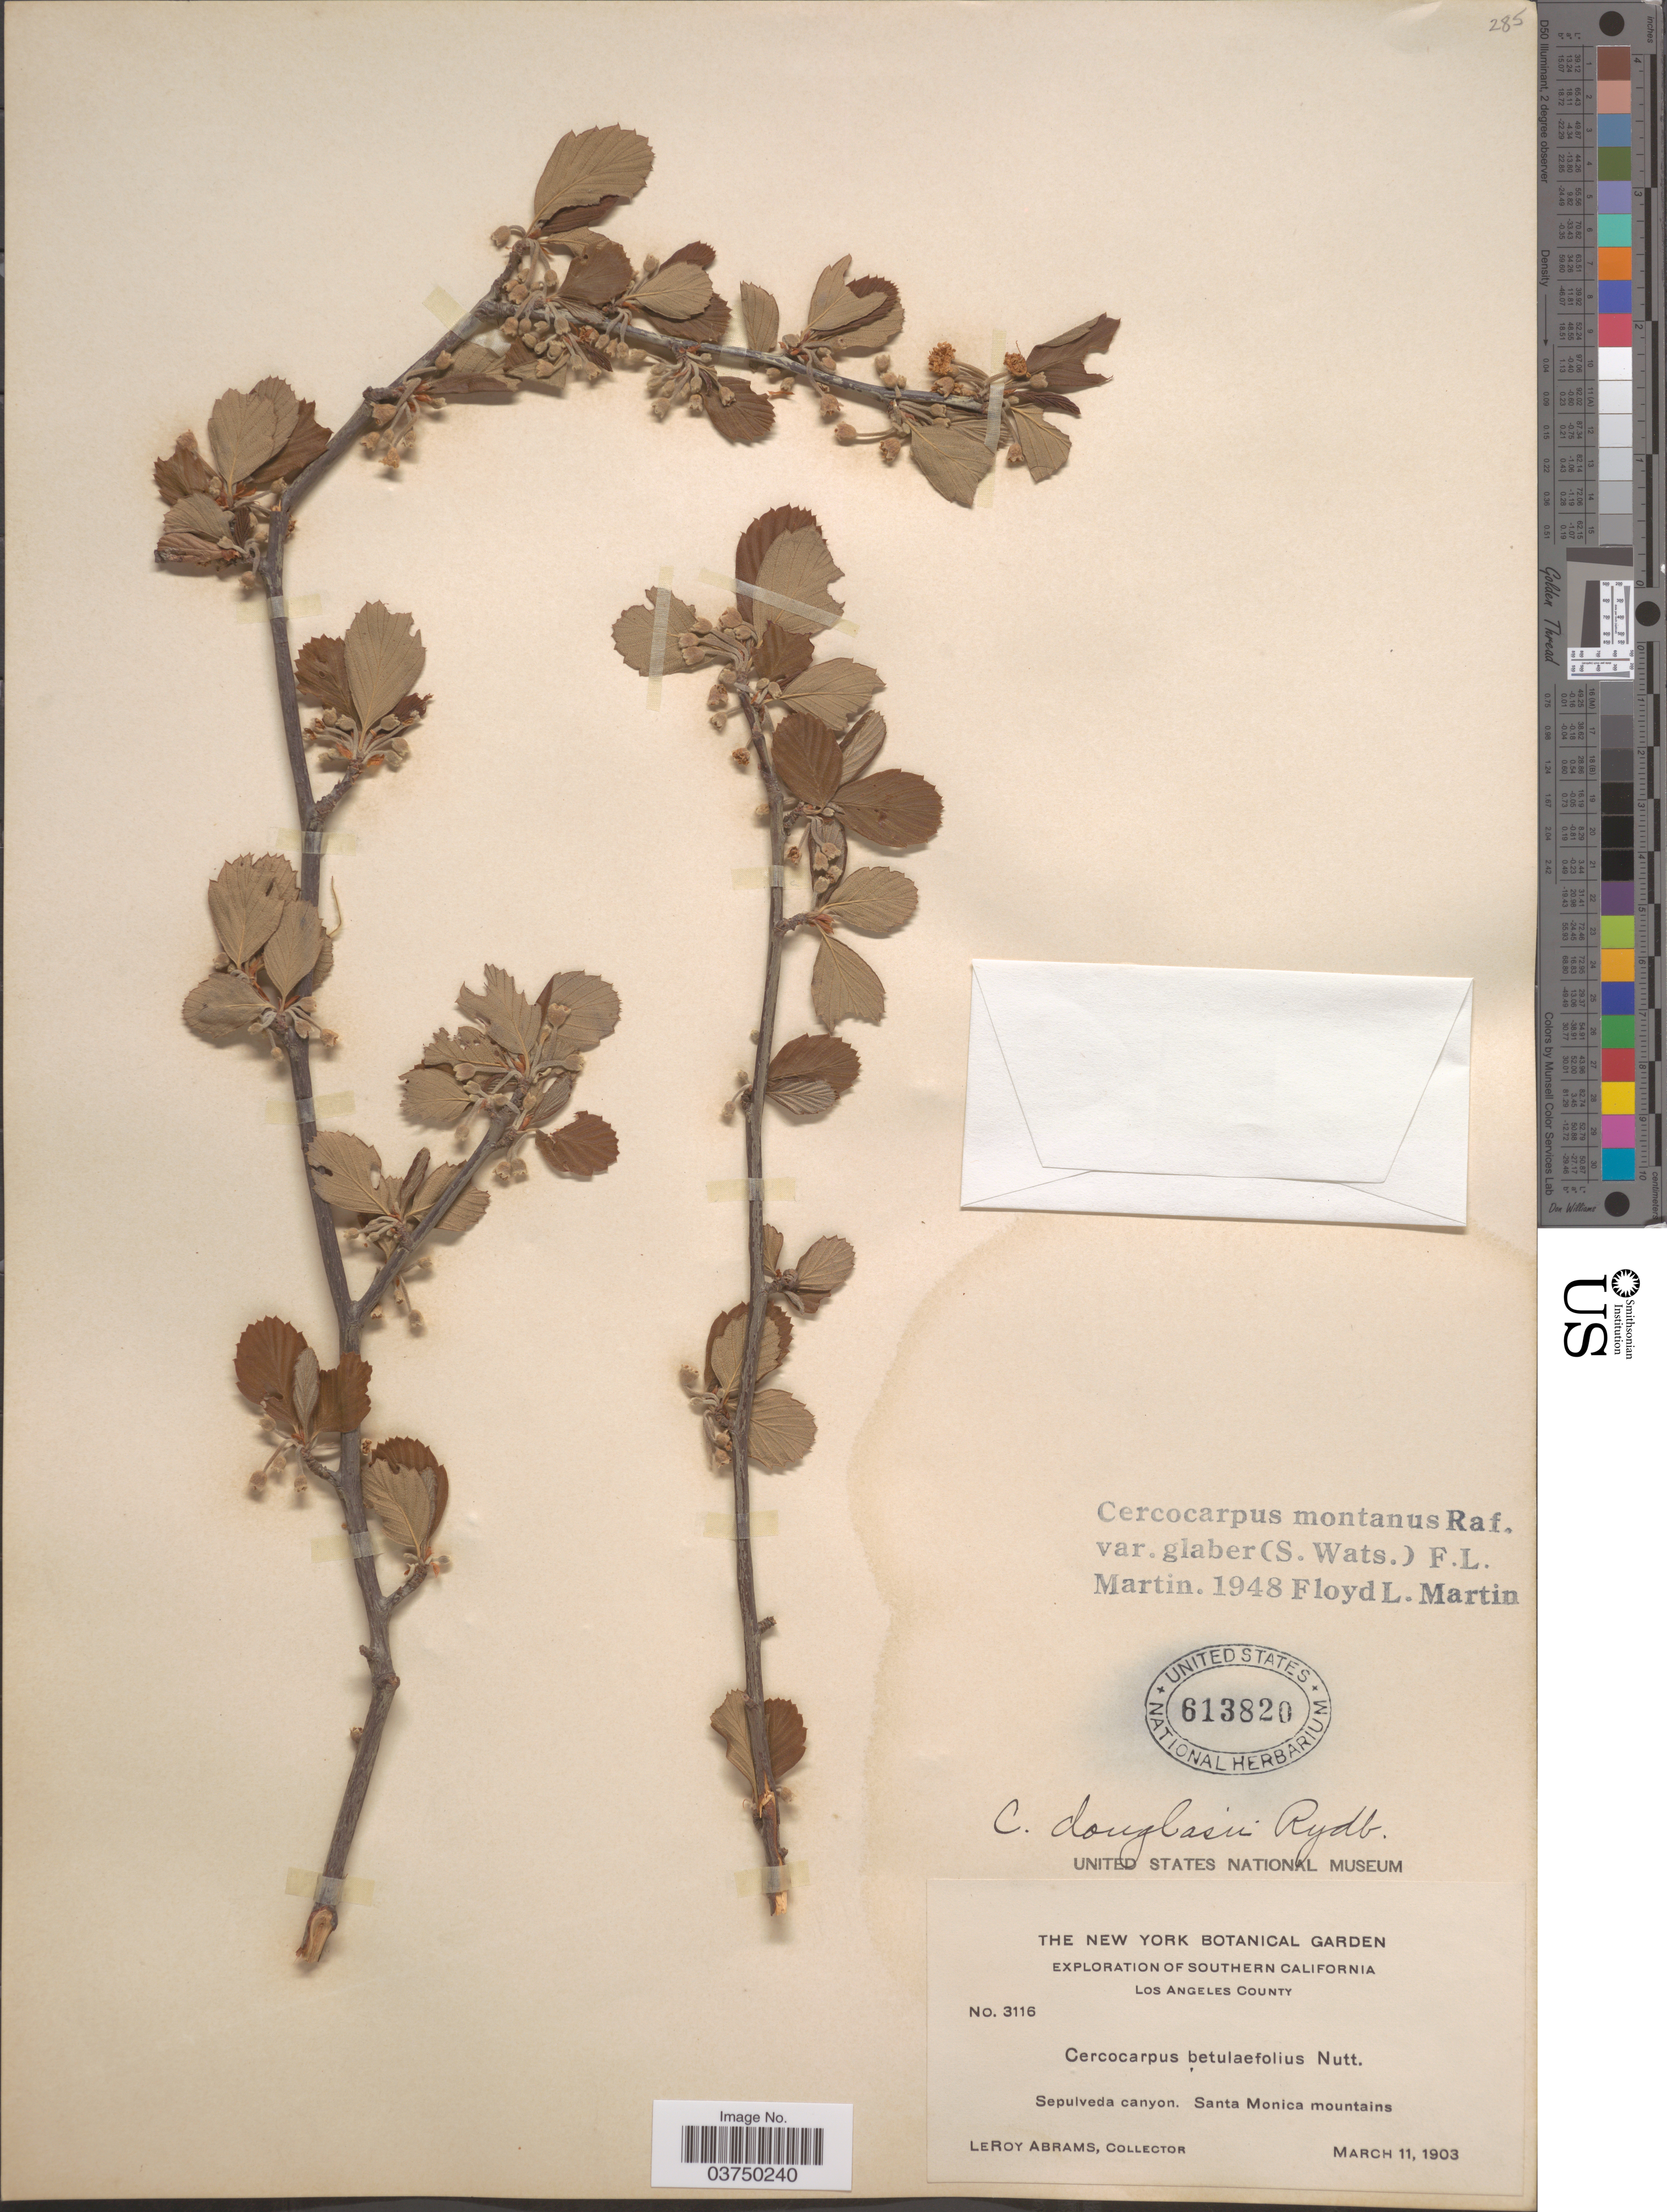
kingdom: Plantae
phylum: Tracheophyta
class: Magnoliopsida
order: Rosales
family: Rosaceae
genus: Cercocarpus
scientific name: Cercocarpus montanus var. glaber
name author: (S. Watson) F.L. Martin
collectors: L. Abrams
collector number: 3116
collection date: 1903-03-11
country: United States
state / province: California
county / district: Los Angeles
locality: Southern California. Los Angeles County. Sepulveda canyon. Santa Monica mountains.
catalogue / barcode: US 613820